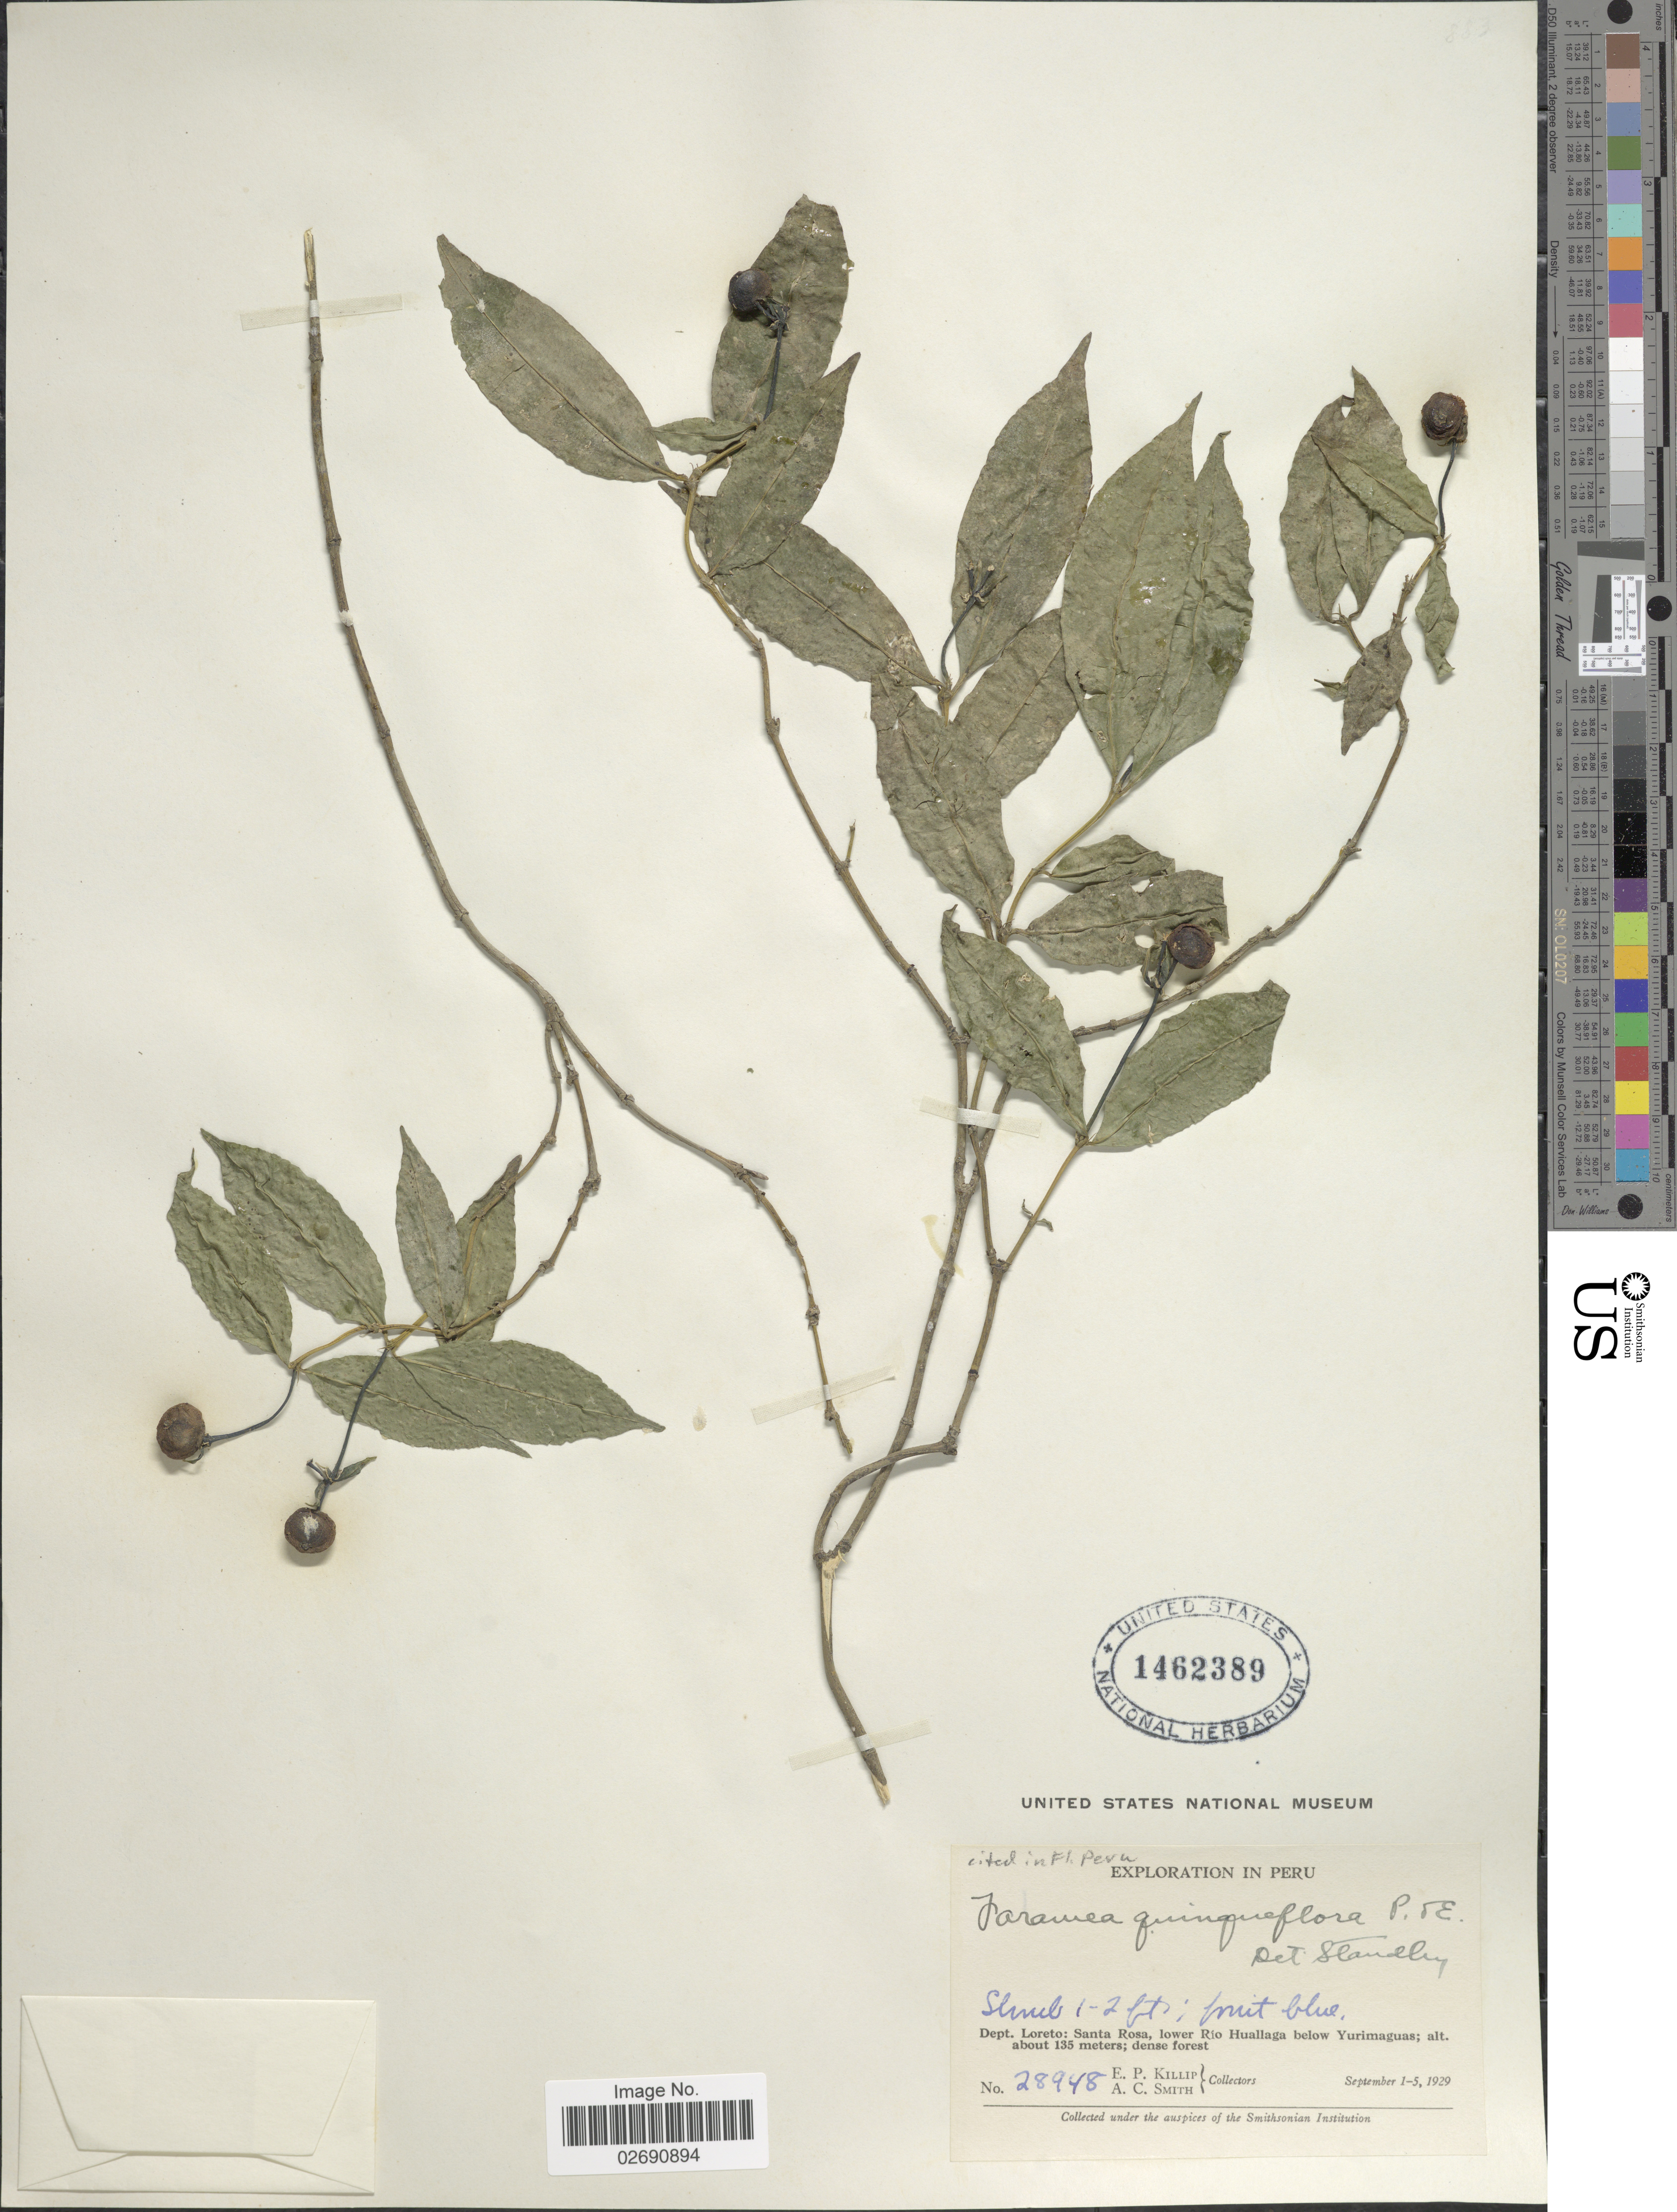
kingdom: Plantae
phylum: Tracheophyta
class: Magnoliopsida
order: Gentianales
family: Rubiaceae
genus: Faramea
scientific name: Faramea quinqueflora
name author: Poepp. & Endl.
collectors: E. P. Killip & A. C. Smith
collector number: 28948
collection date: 1929-09-01/1929-09-05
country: Peru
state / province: Loreto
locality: Santa Rosa, lower Rio Huallaga below Yurimaguas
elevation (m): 135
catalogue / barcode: US 1462389